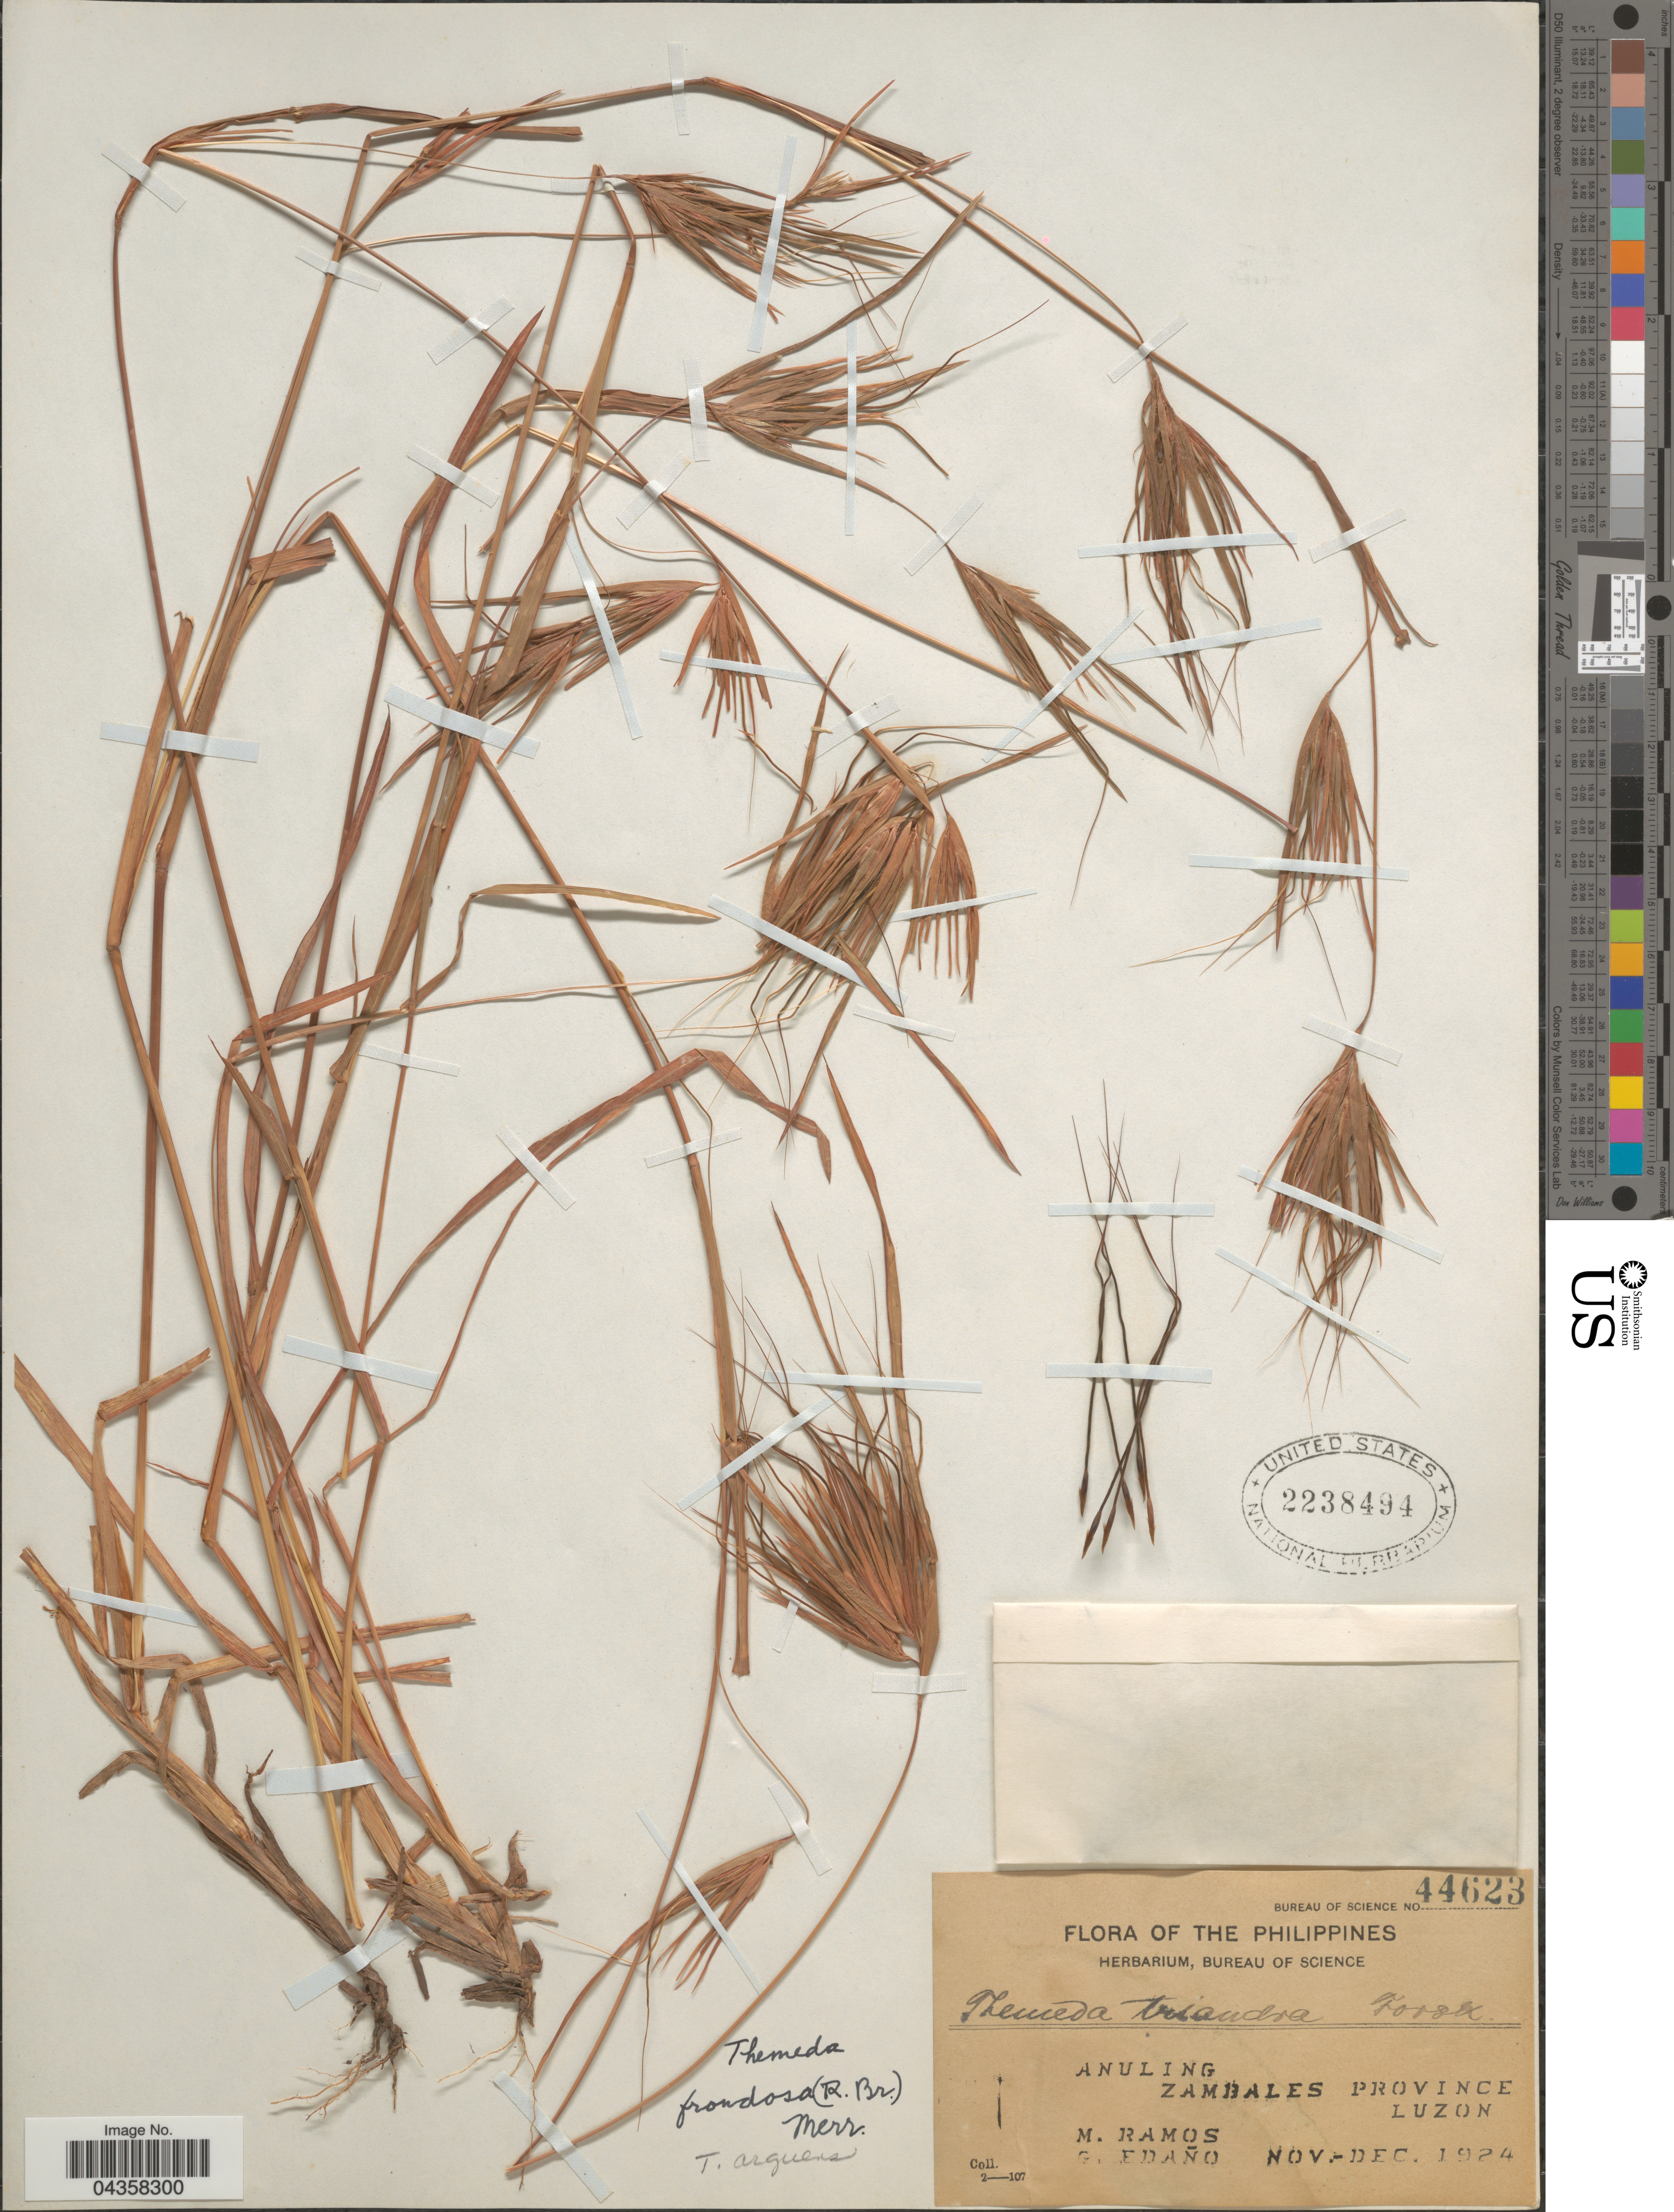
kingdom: Plantae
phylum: Tracheophyta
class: Liliopsida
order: Poales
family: Poaceae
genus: Themeda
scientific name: Themeda triandra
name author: Forssk.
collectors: M. Ramos & G. Edaño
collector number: Bureau of Science 44623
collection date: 1924-11/1924-12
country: Philippines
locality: Anuling. Zambales Province. Luzon.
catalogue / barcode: US 2238494